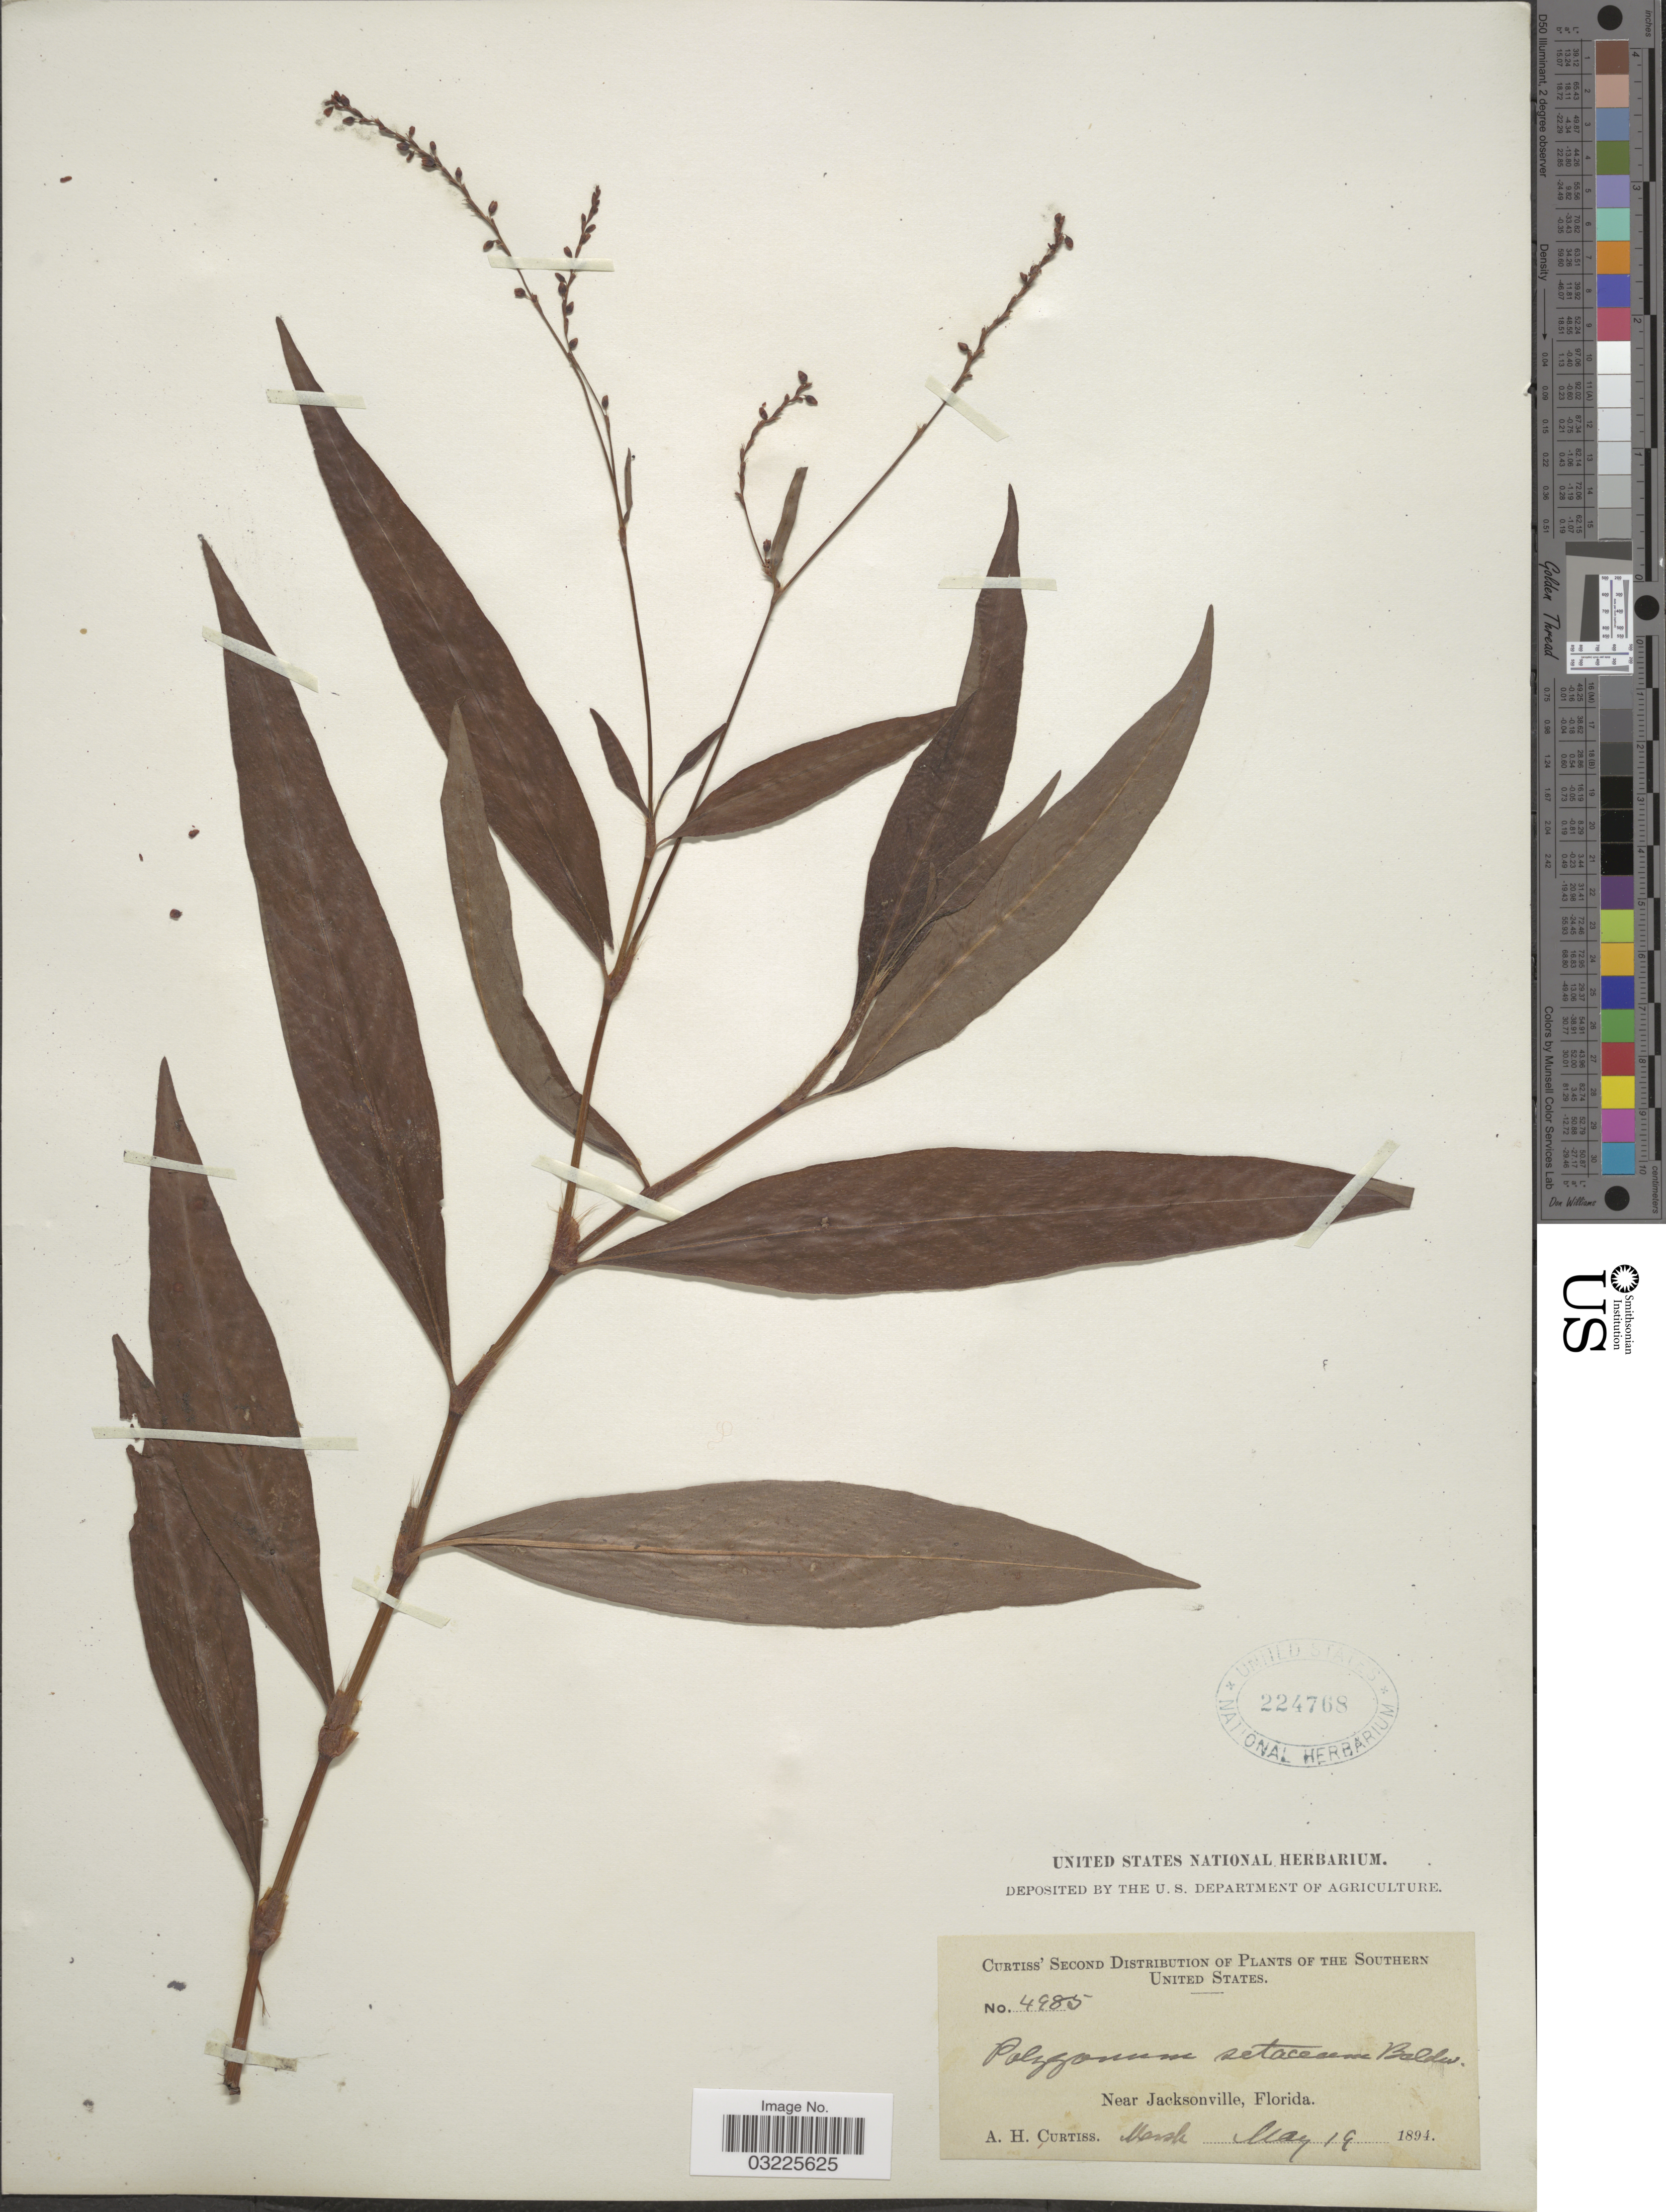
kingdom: Plantae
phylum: Tracheophyta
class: Magnoliopsida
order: Caryophyllales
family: Polygonaceae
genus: Persicaria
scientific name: Persicaria setacea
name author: Small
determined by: Atha, D. E.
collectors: A. H. Curtiss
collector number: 4985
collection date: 1894-05-19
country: United States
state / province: Florida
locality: Southern United States. Near Jacksonville.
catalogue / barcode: US 224768